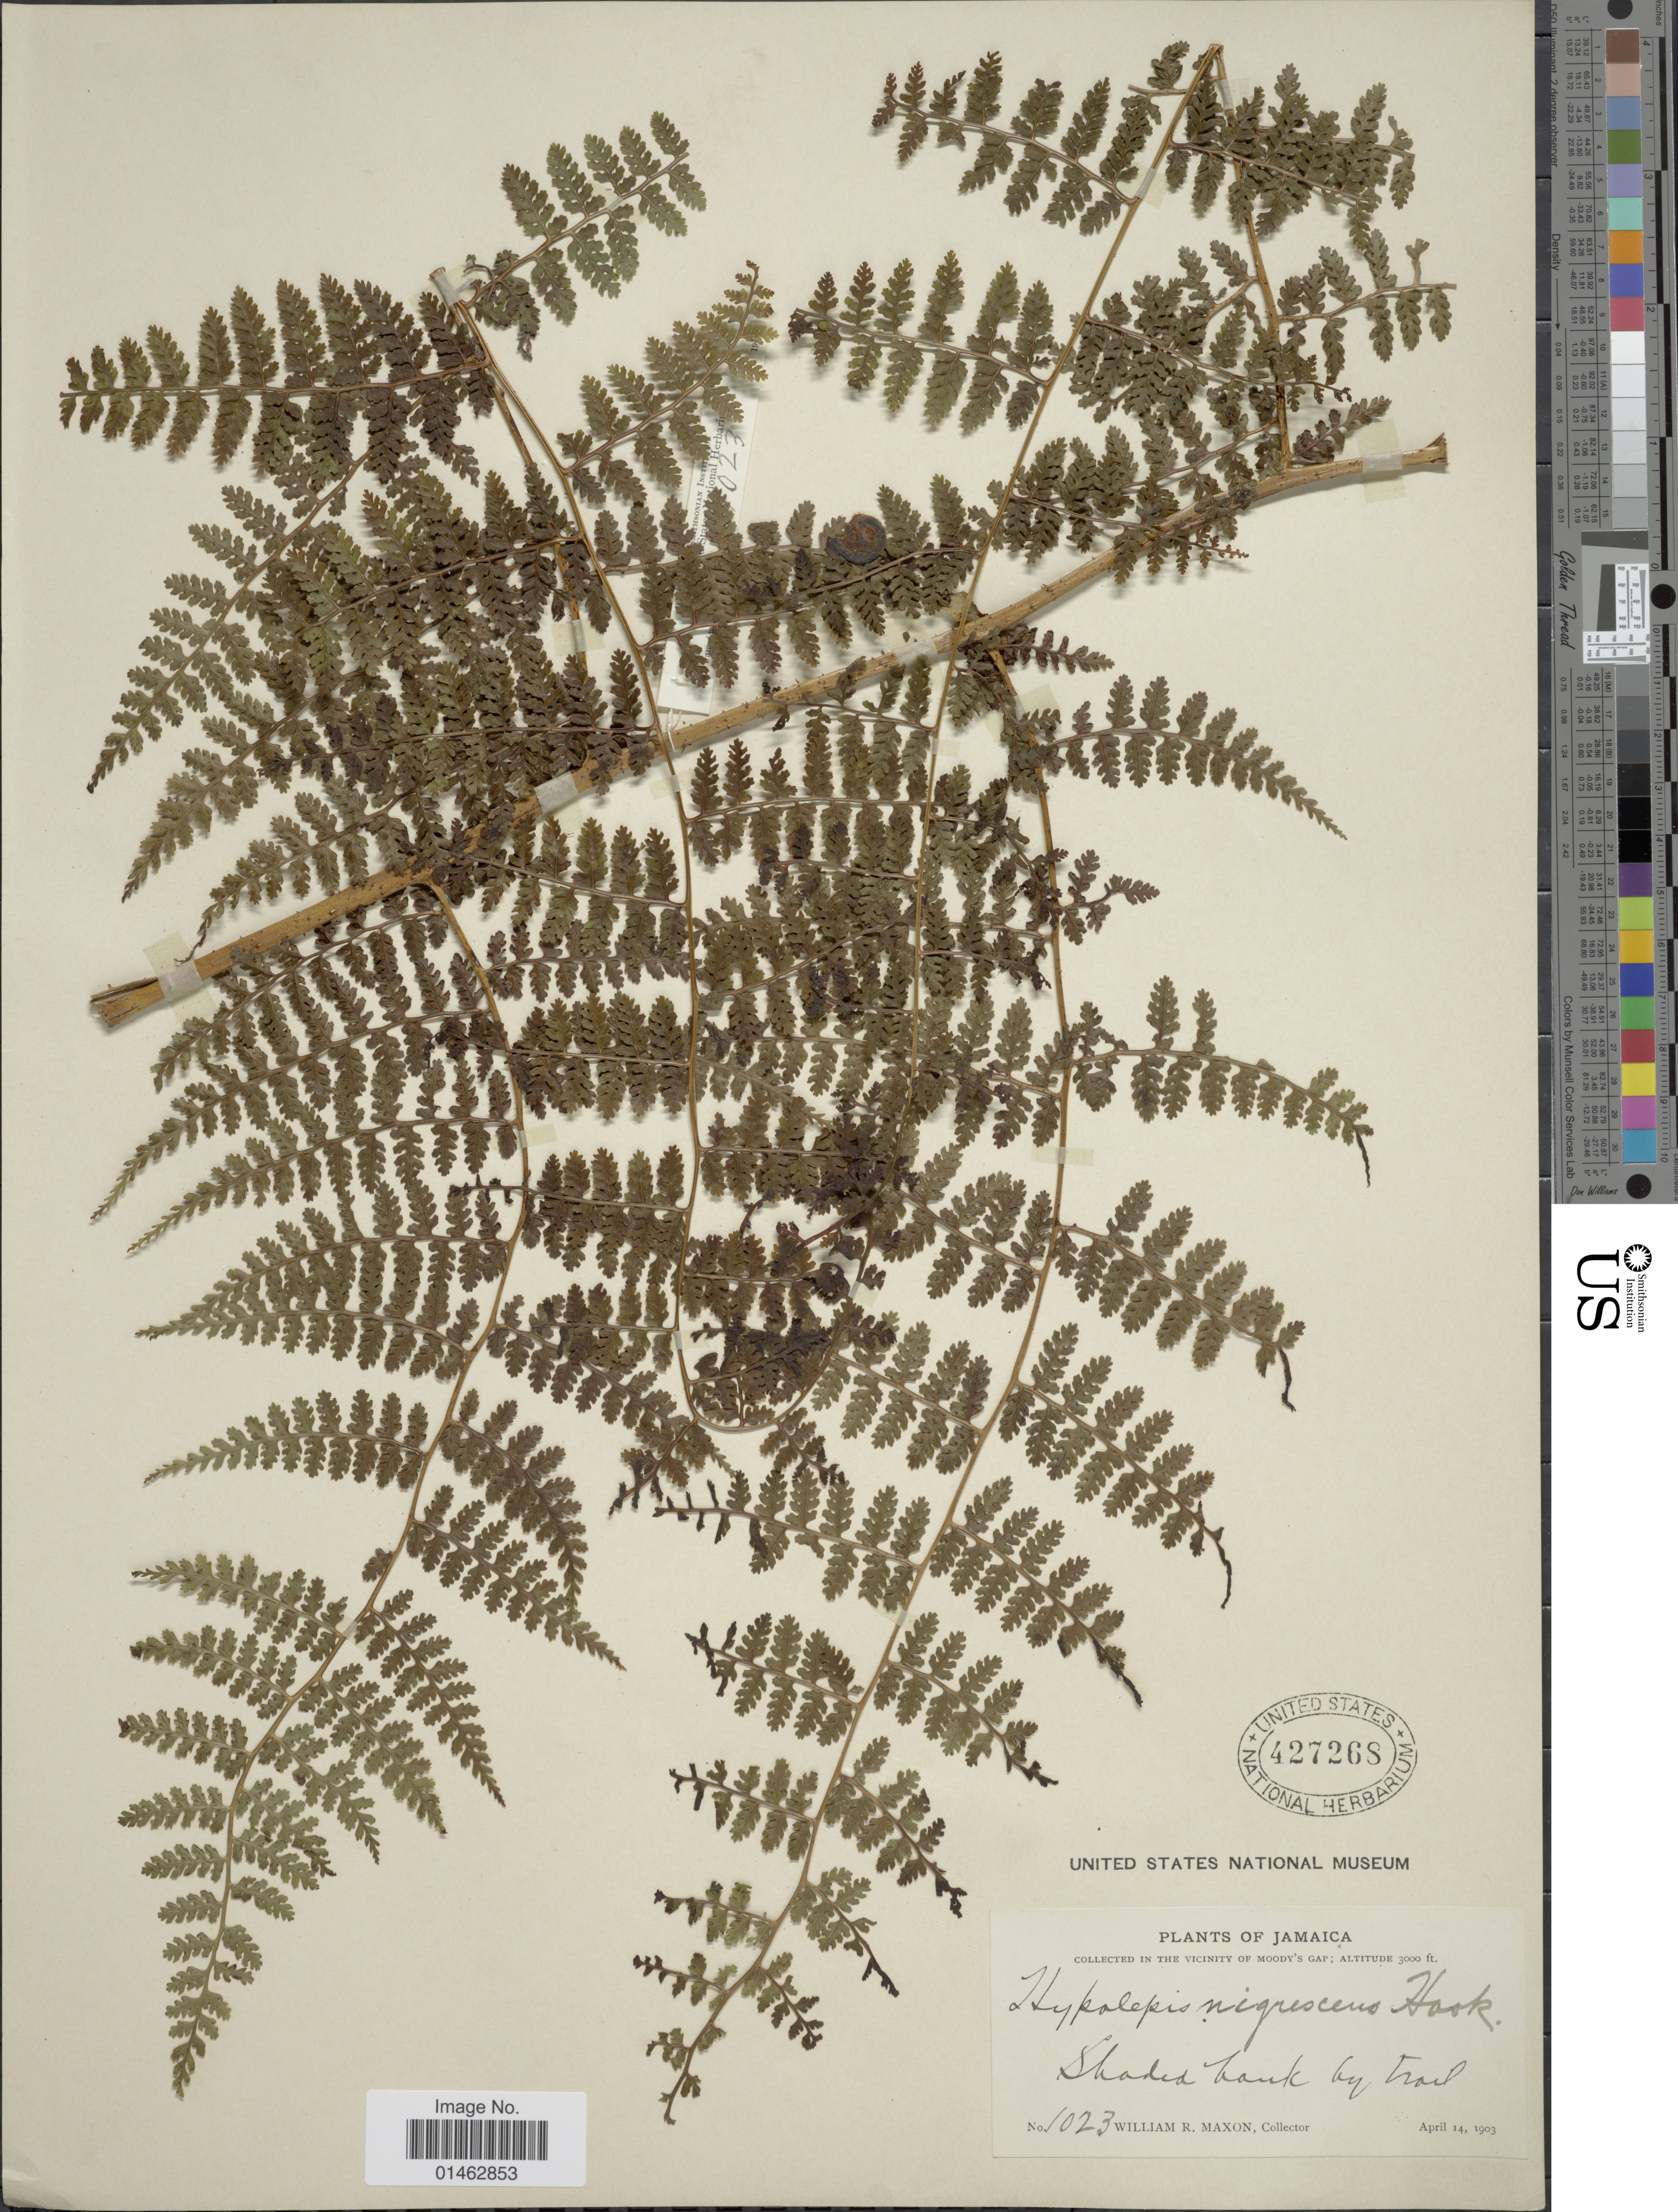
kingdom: Plantae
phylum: Tracheophyta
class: Polypodiopsida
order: Polypodiales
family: Dennstaedtiaceae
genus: Hypolepis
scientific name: Hypolepis nigrescens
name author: Hook.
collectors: W. R. Maxon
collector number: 1023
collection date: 1903-04-14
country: Jamaica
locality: In the vicinity of Moody's Gap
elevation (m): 914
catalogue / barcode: US 427268